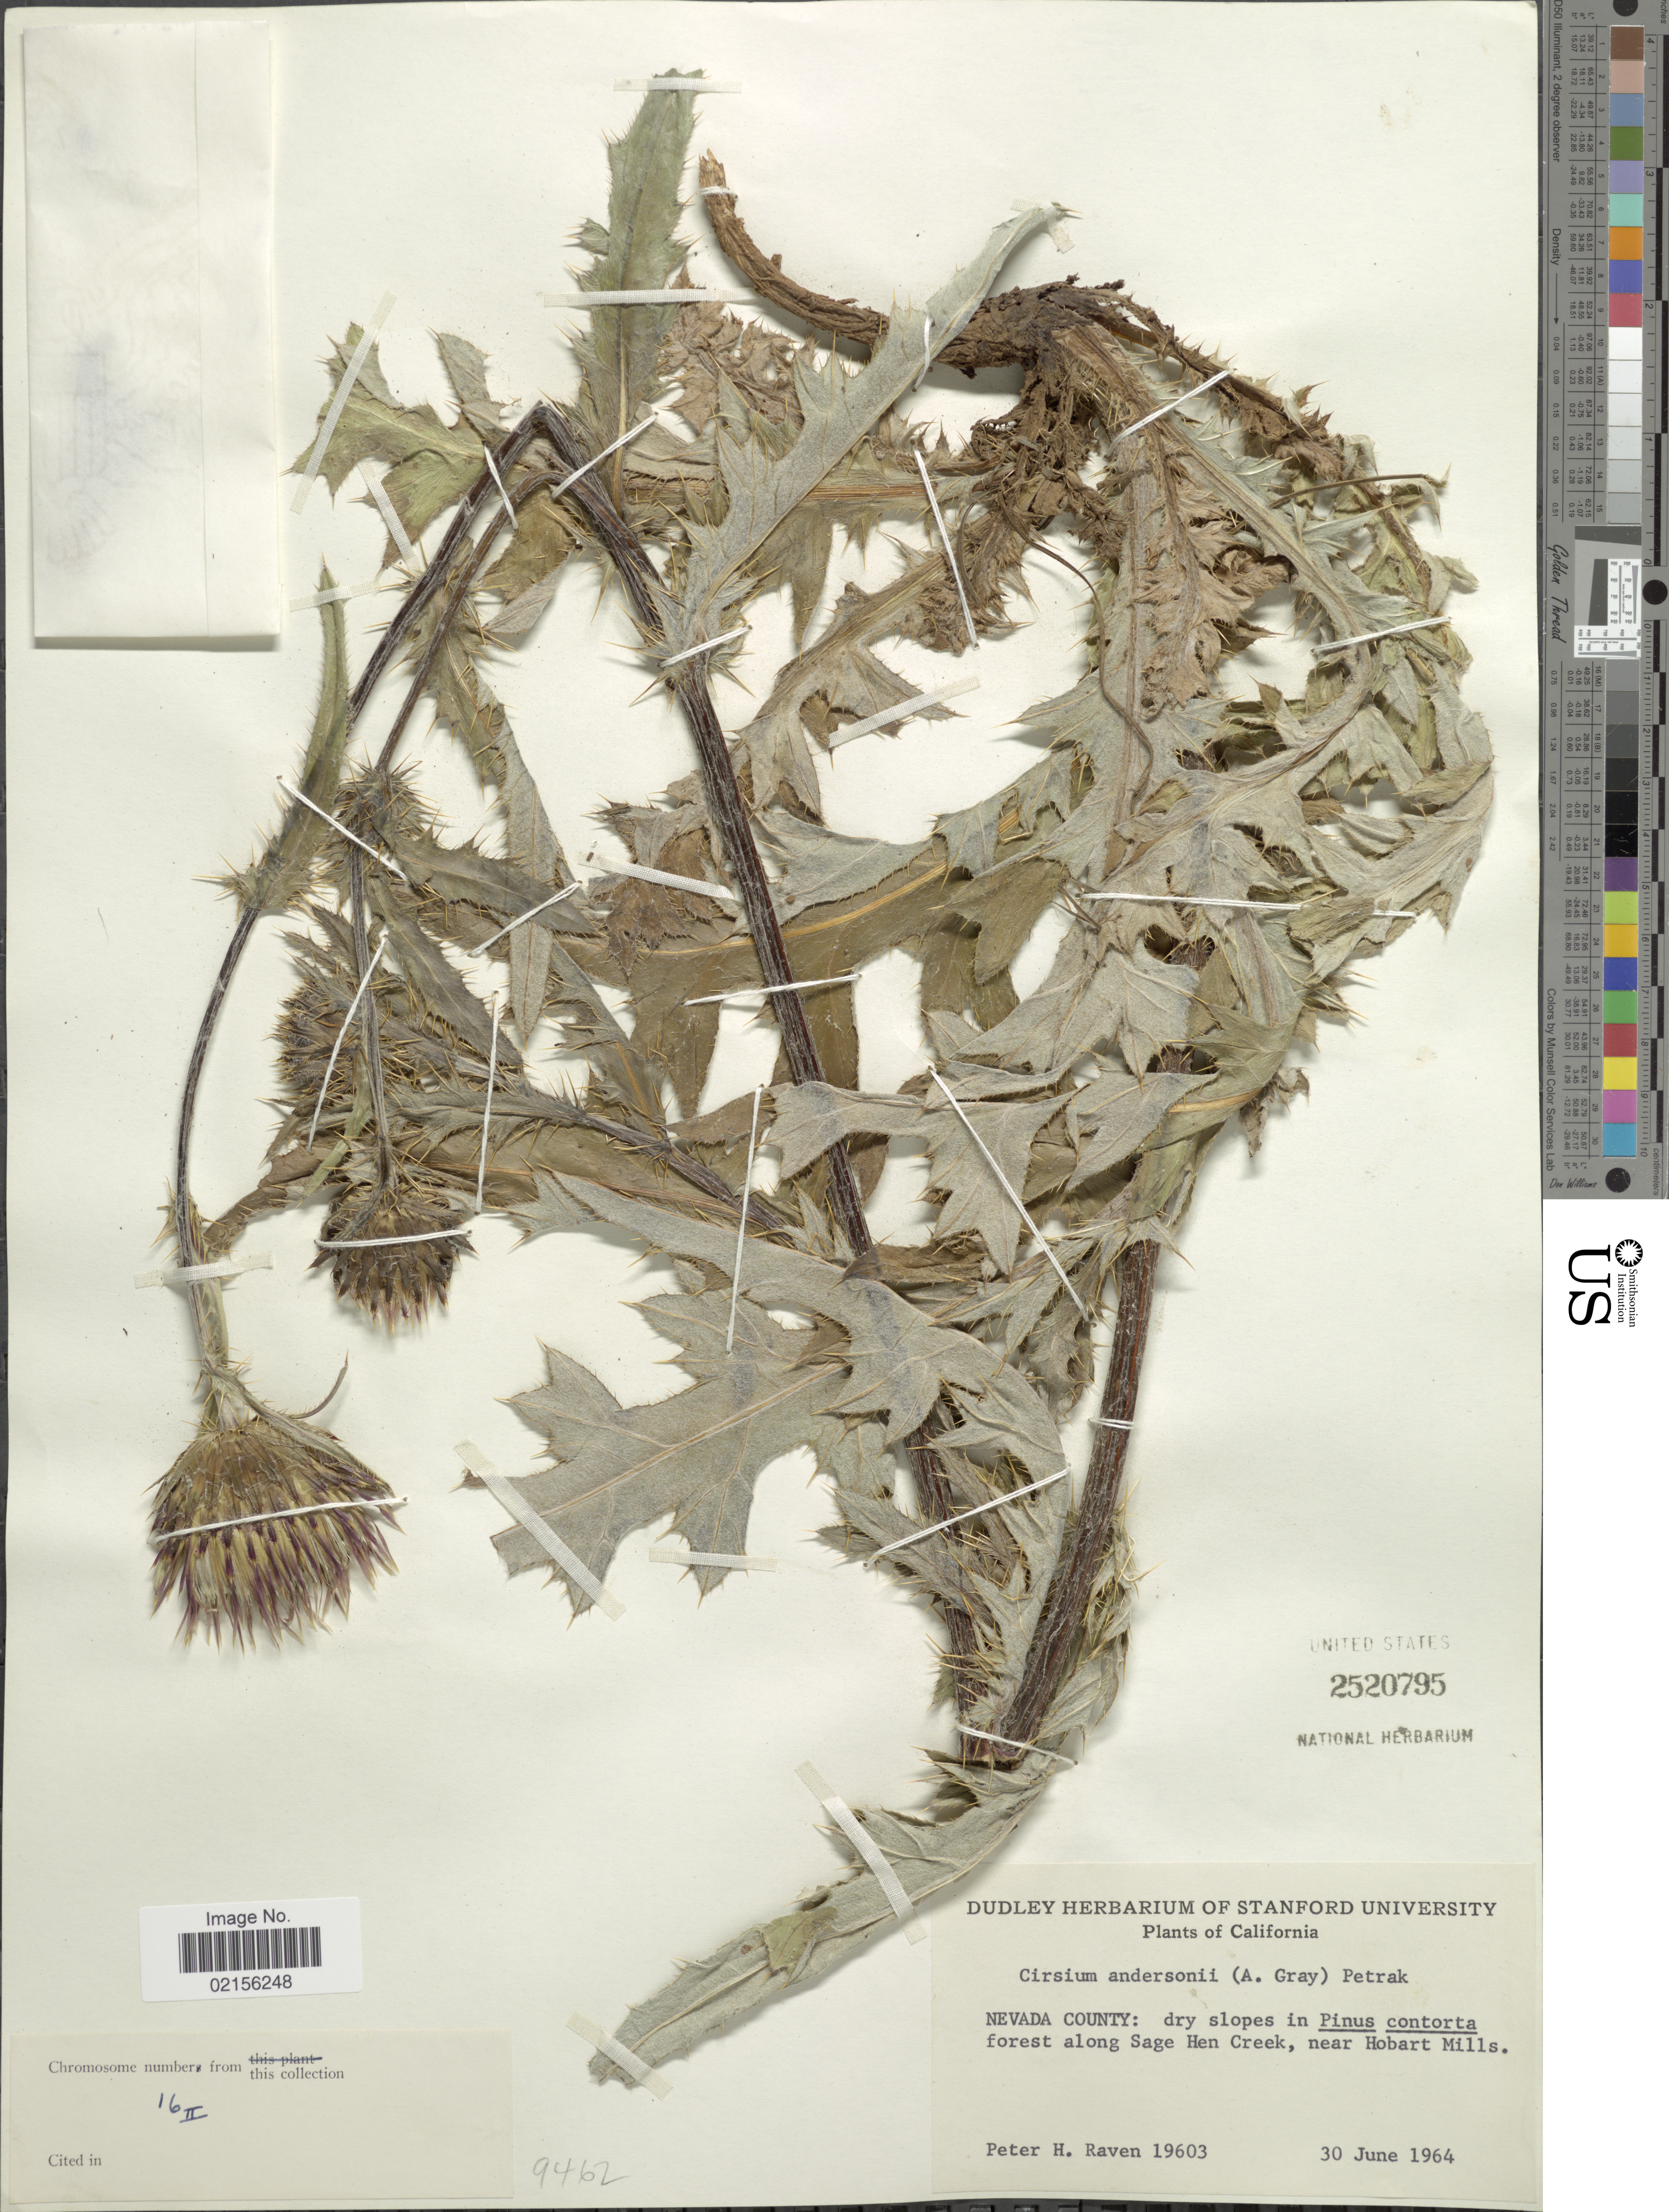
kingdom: Plantae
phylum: Tracheophyta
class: Magnoliopsida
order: Asterales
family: Asteraceae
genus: Cirsium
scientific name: Cirsium andersonii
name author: (A. Gray) Petr.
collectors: P. Raven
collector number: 19603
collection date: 1964-06-30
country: United States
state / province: Nevada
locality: California, dry slopes in Pinus contorta forest along Sage Hen Creek, near Hobart Mills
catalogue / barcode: US 2520795